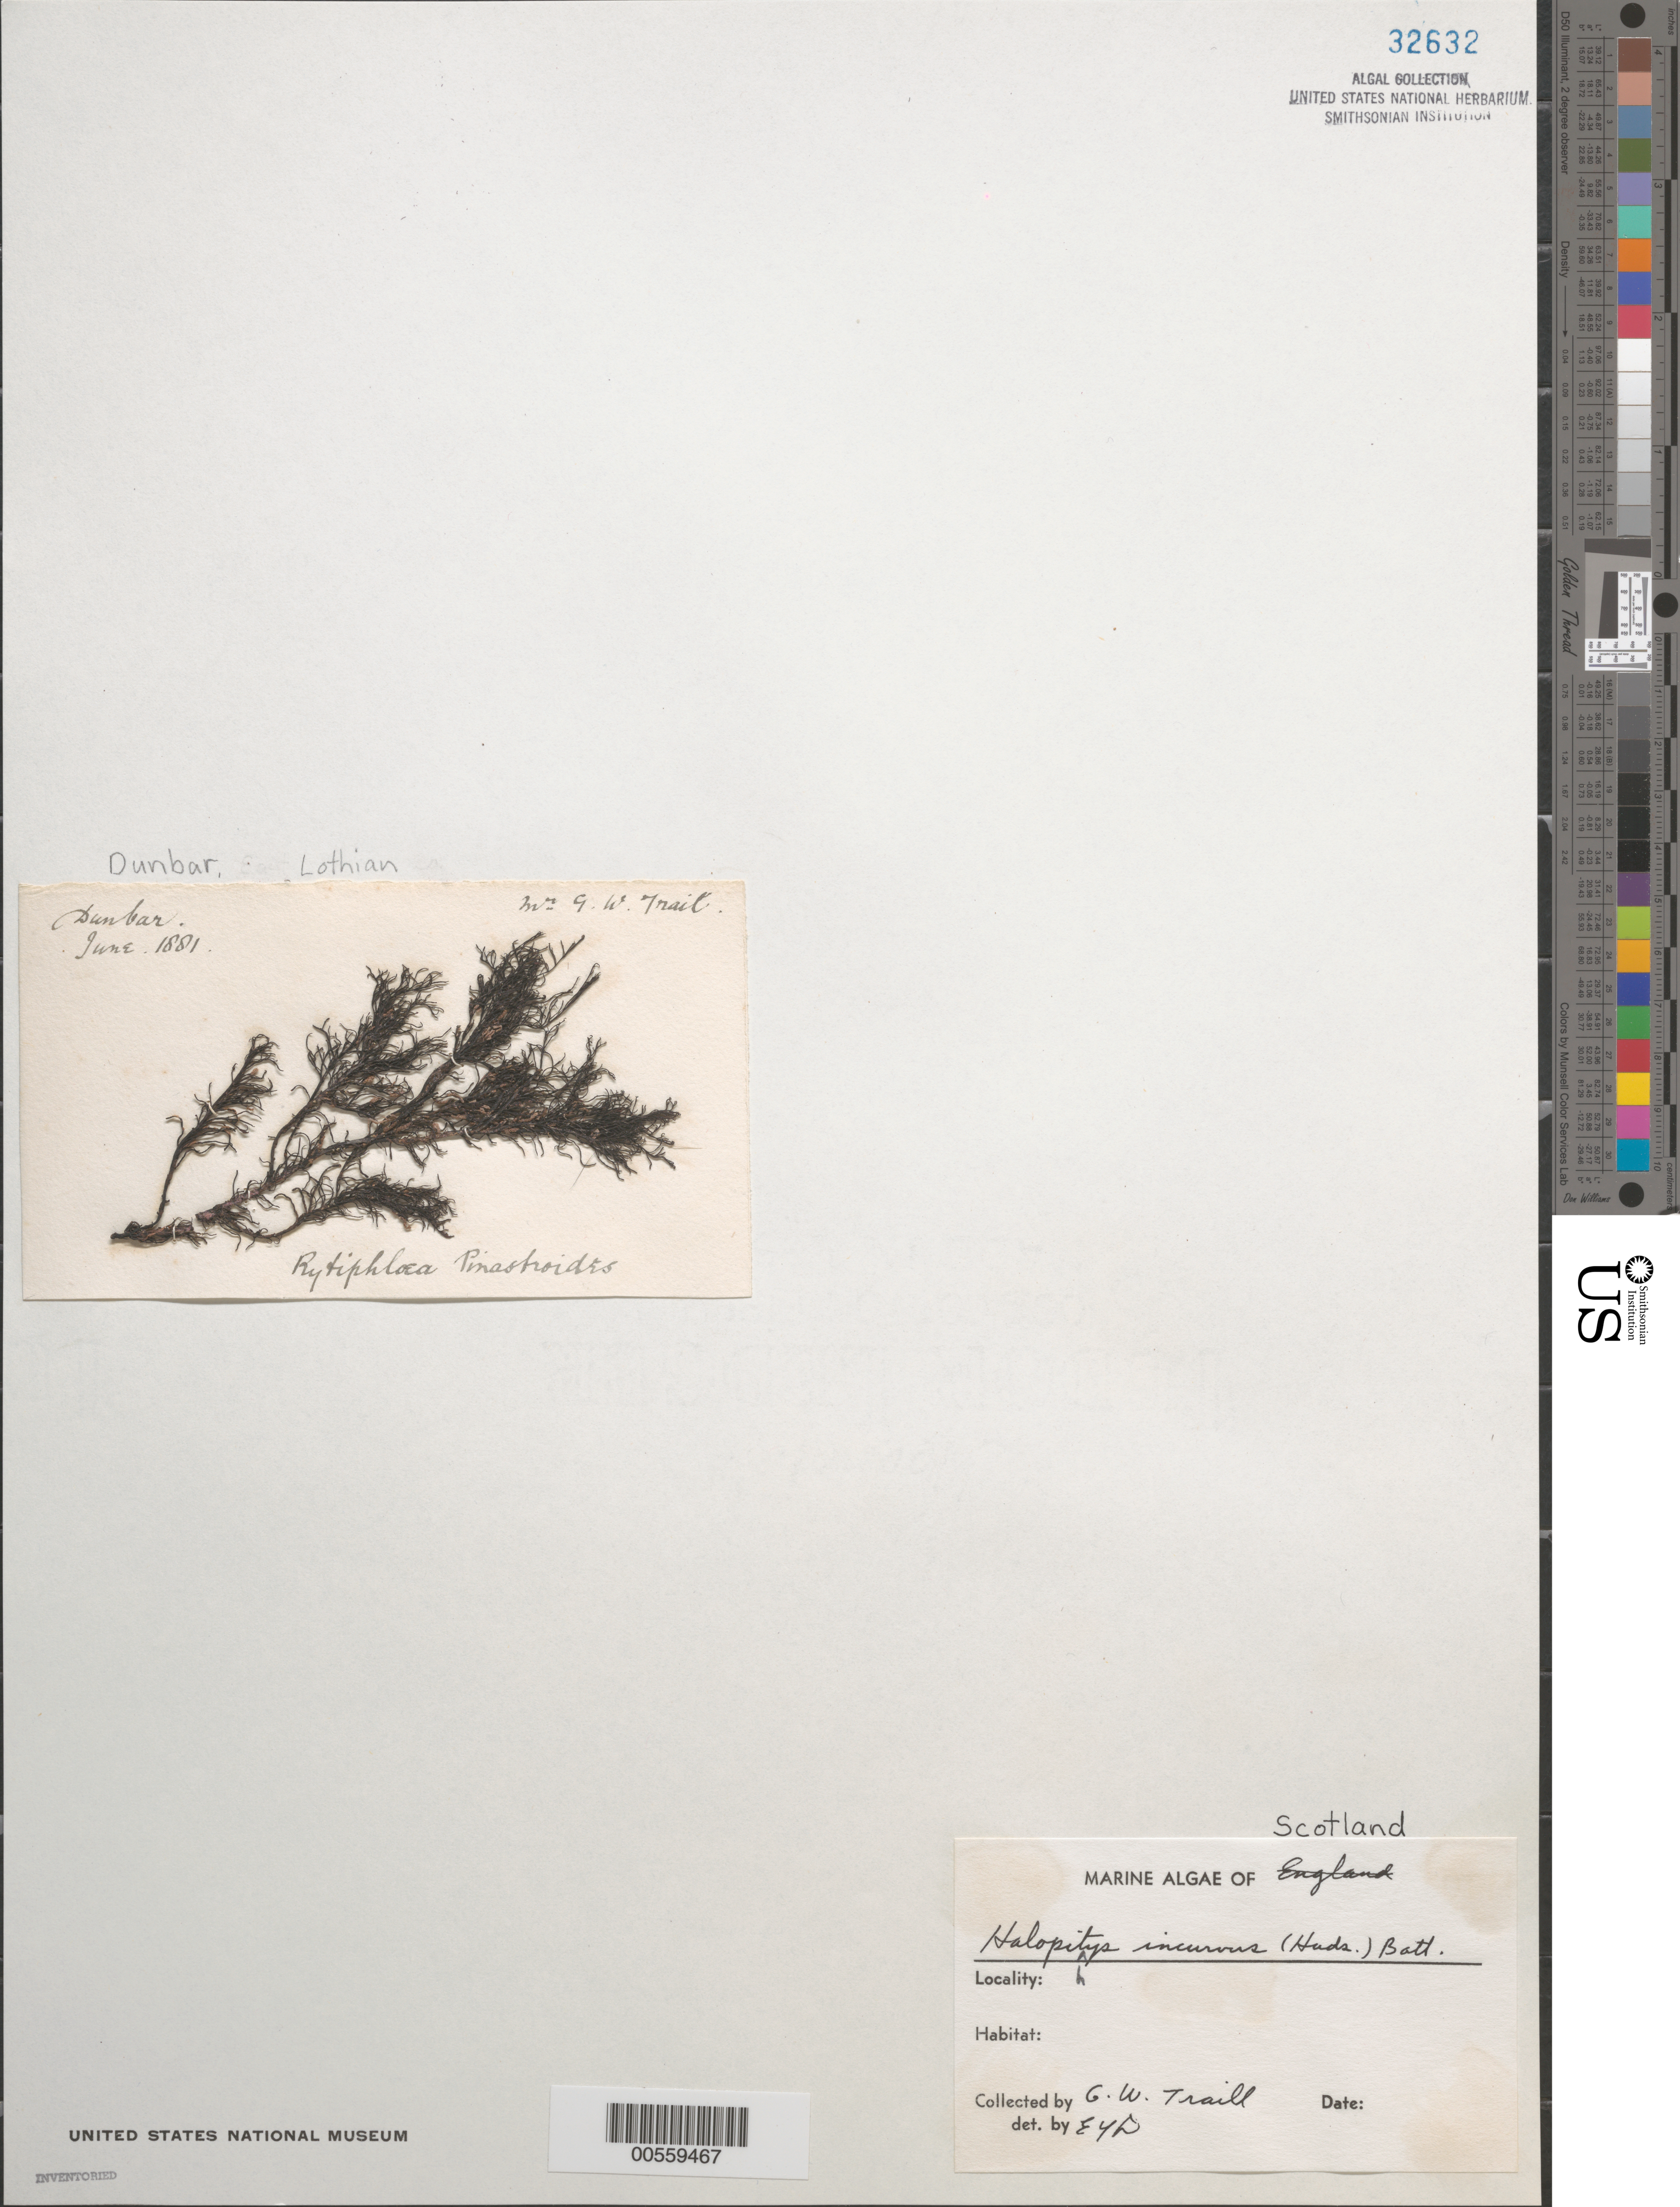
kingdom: Plantae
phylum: Rhodophyta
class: Florideophyceae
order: Ceramiales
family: Rhodomelaceae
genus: Halopithys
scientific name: Halopithys incurvus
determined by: Dawson, E. Y.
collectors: G. Traill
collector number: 9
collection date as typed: Jun 1881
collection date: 1881-06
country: United Kingdom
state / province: Scotland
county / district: Lothian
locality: Dunbar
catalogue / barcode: US 32632